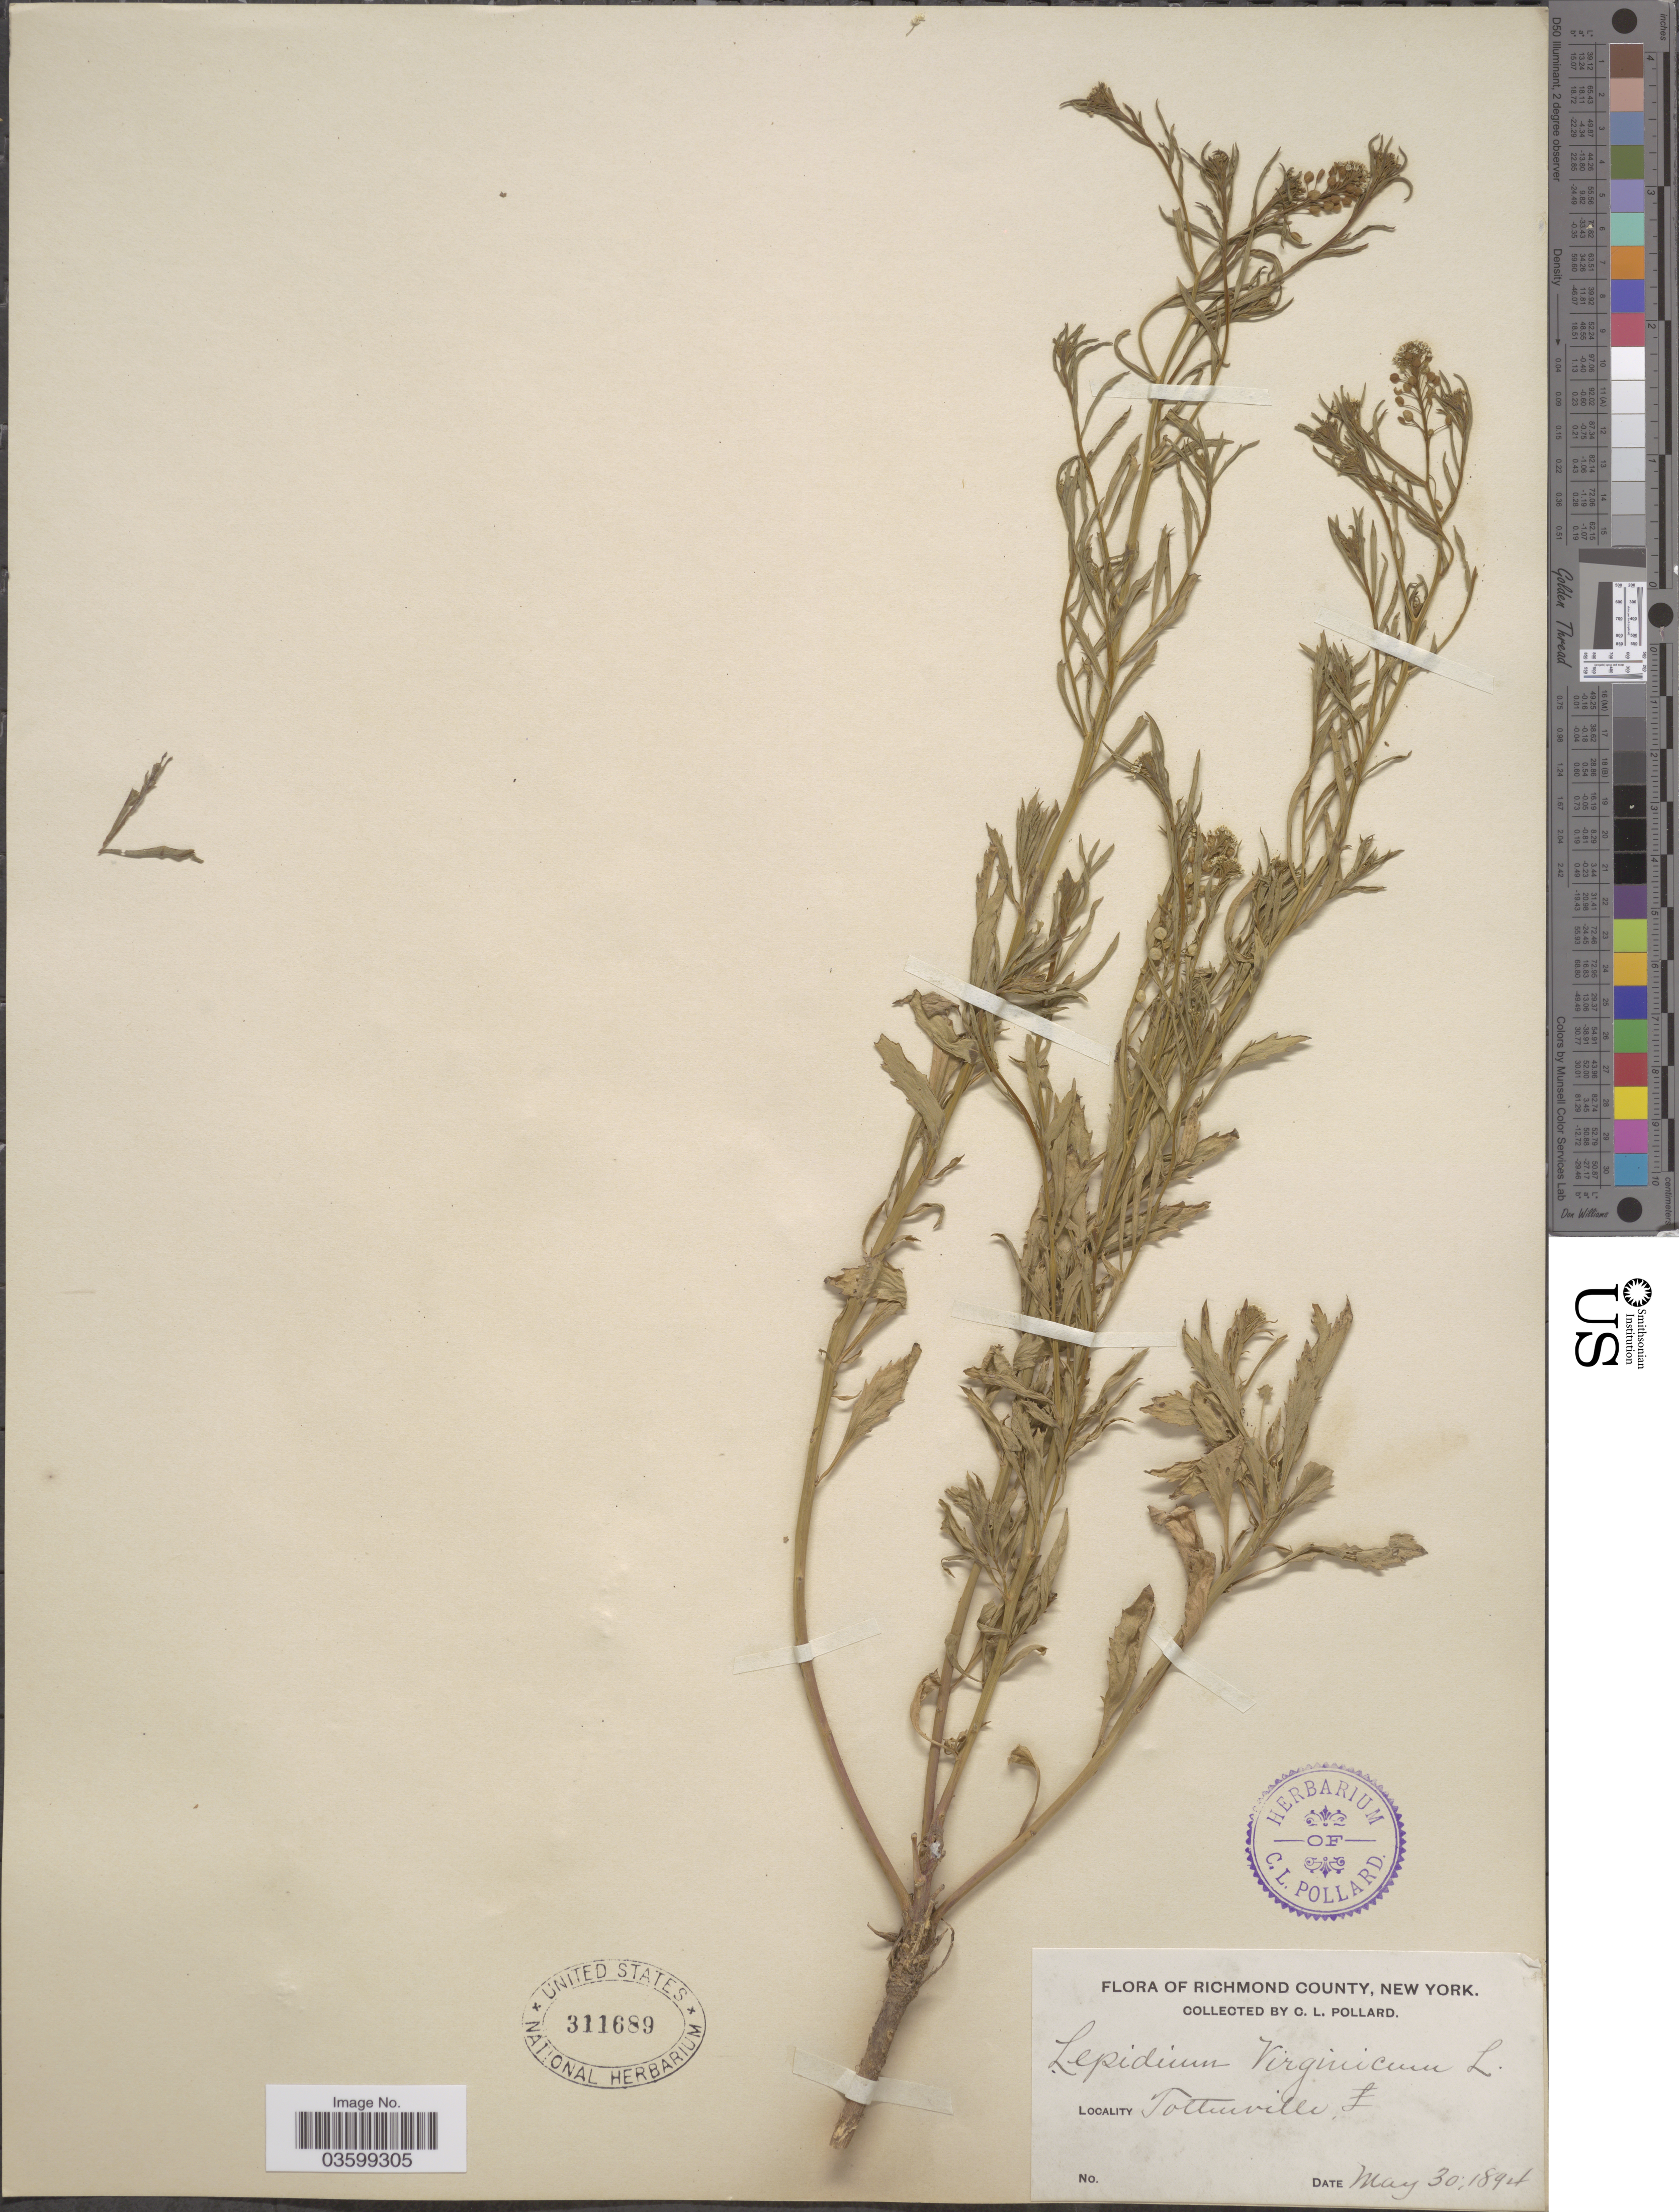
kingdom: Plantae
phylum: Tracheophyta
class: Magnoliopsida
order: Brassicales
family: Brassicaceae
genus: Lepidium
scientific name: Lepidium virginicum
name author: L.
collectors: C. L. Pollard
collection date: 1894-05-30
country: United States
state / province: New York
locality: Richmond County. Tottenville.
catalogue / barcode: US 311689